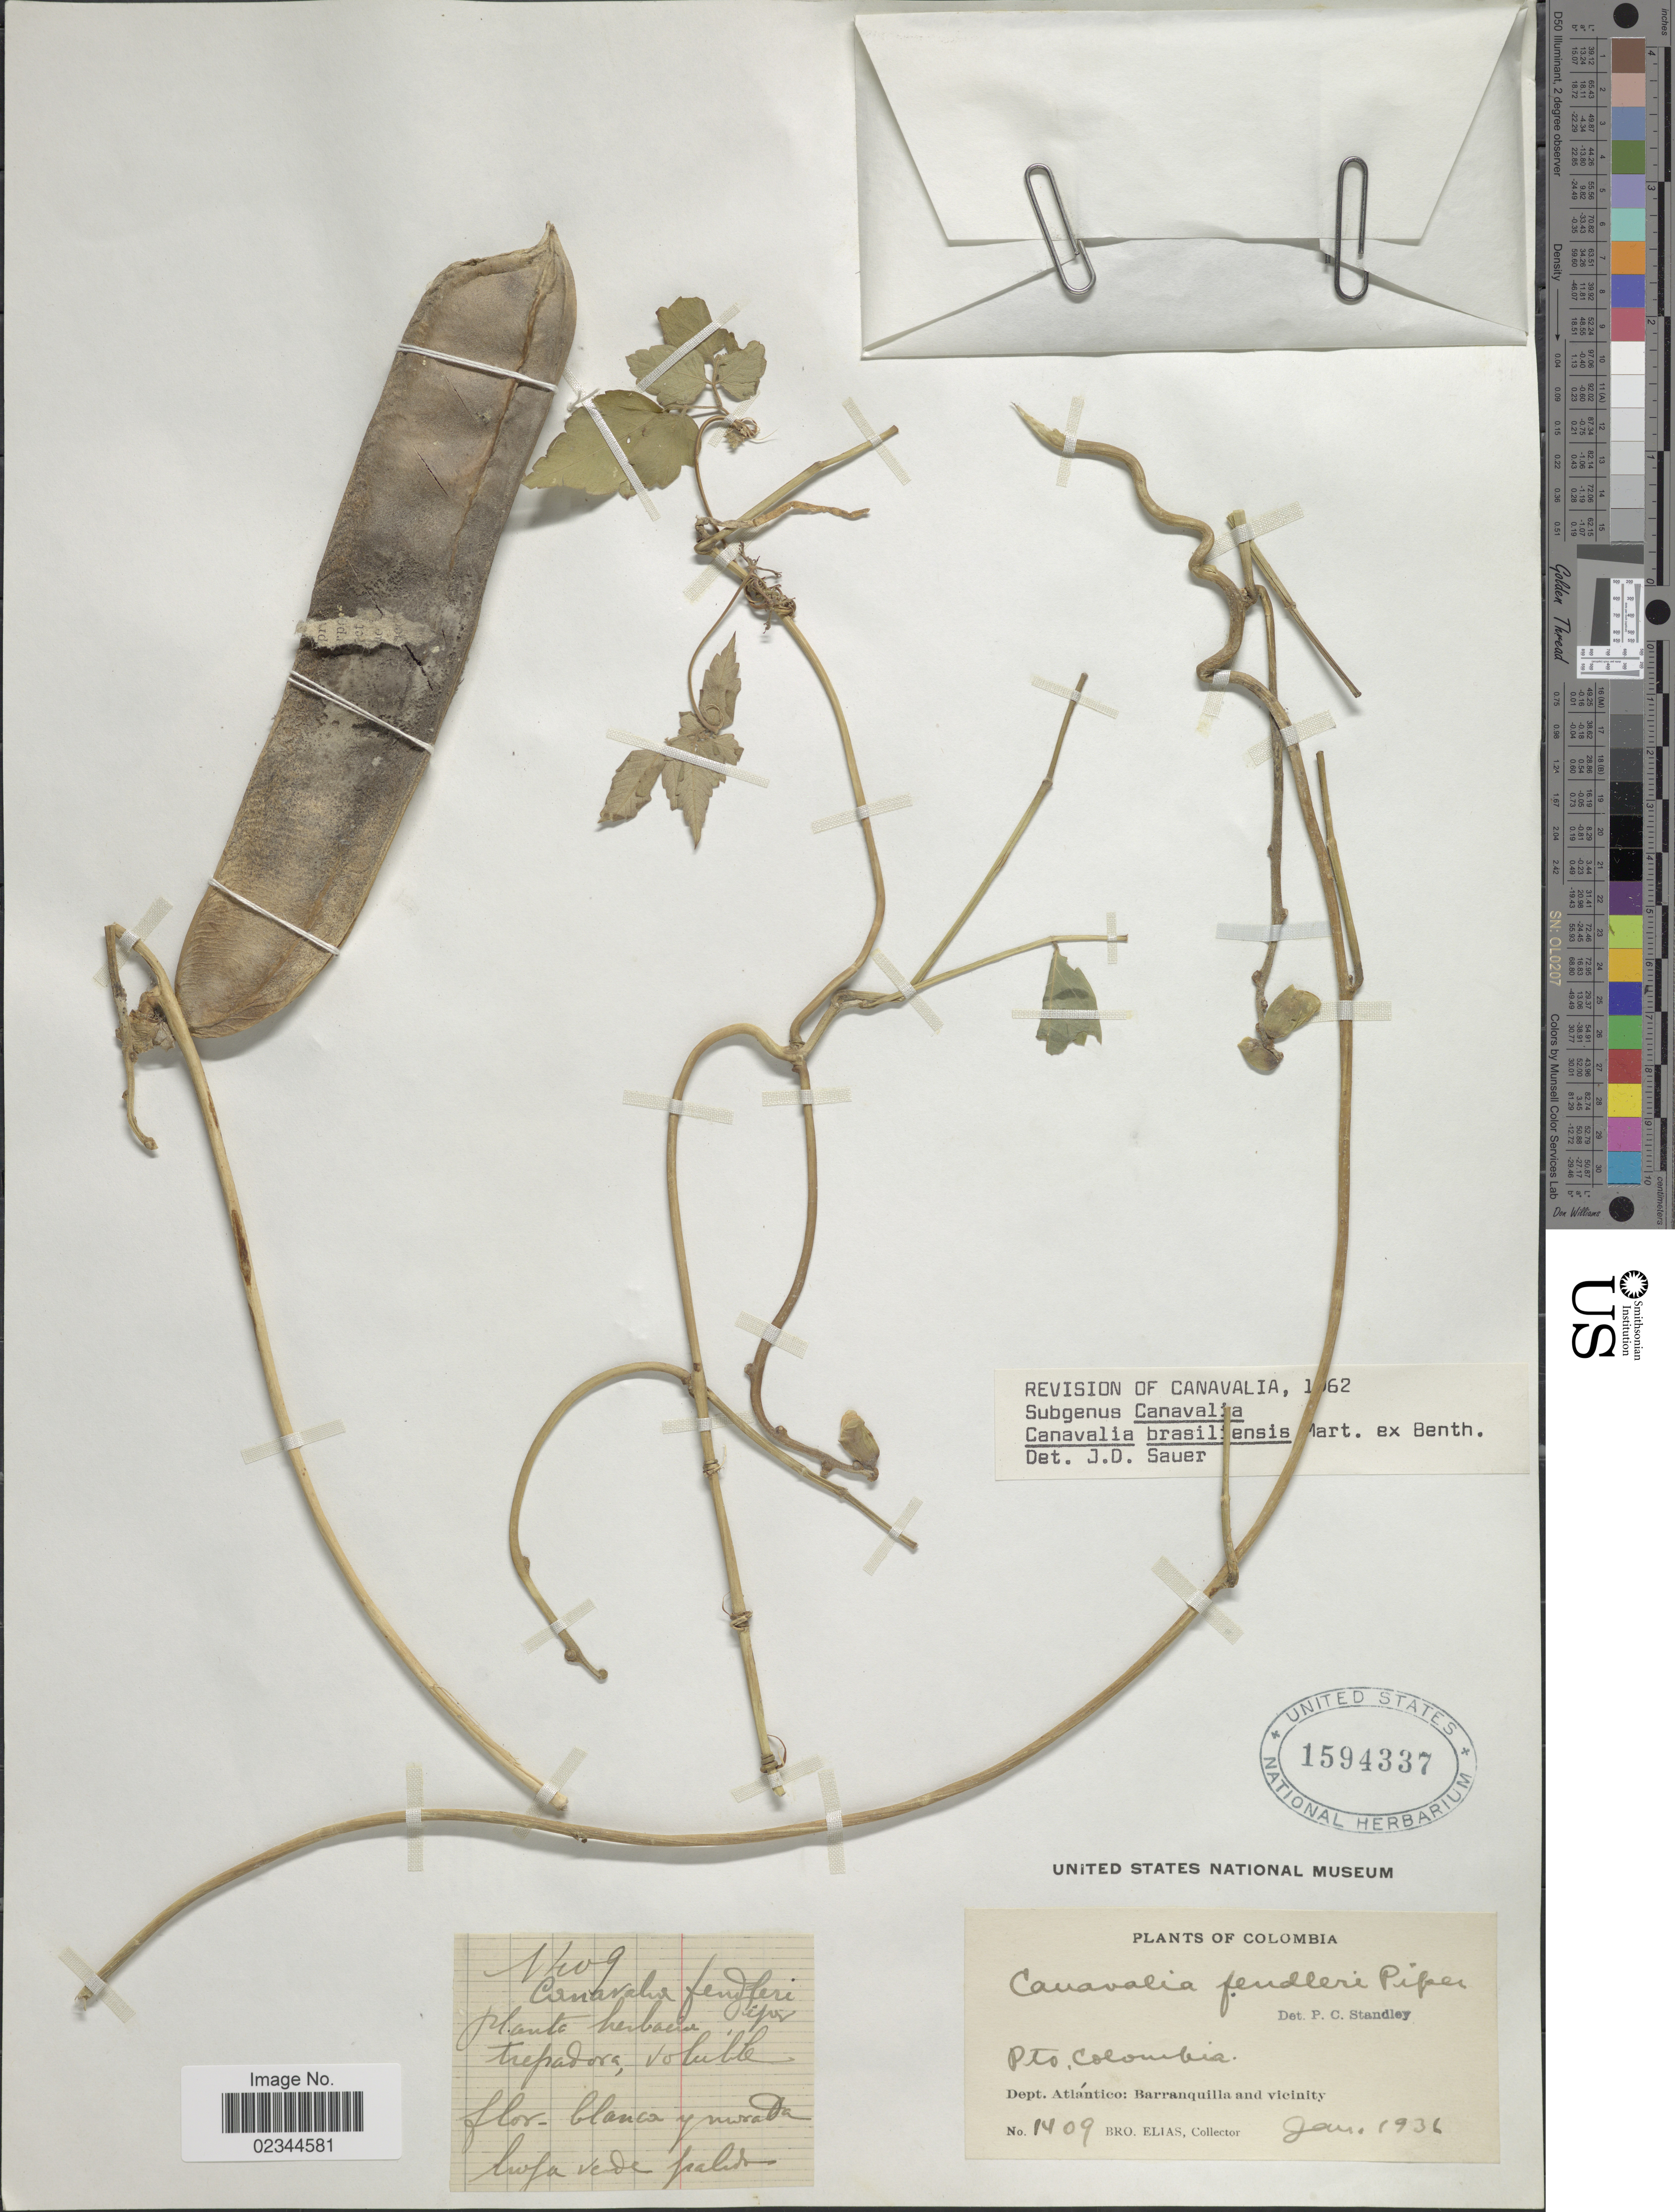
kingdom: Plantae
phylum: Tracheophyta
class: Magnoliopsida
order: Fabales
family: Fabaceae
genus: Canavalia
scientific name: Canavalia brasiliensis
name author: Mart. ex Benth.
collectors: Bro. Elias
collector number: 1409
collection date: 1936-01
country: Colombia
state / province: Atlántico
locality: Pto. Colombia, Barranquilla and Vicinity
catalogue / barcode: US 1594337